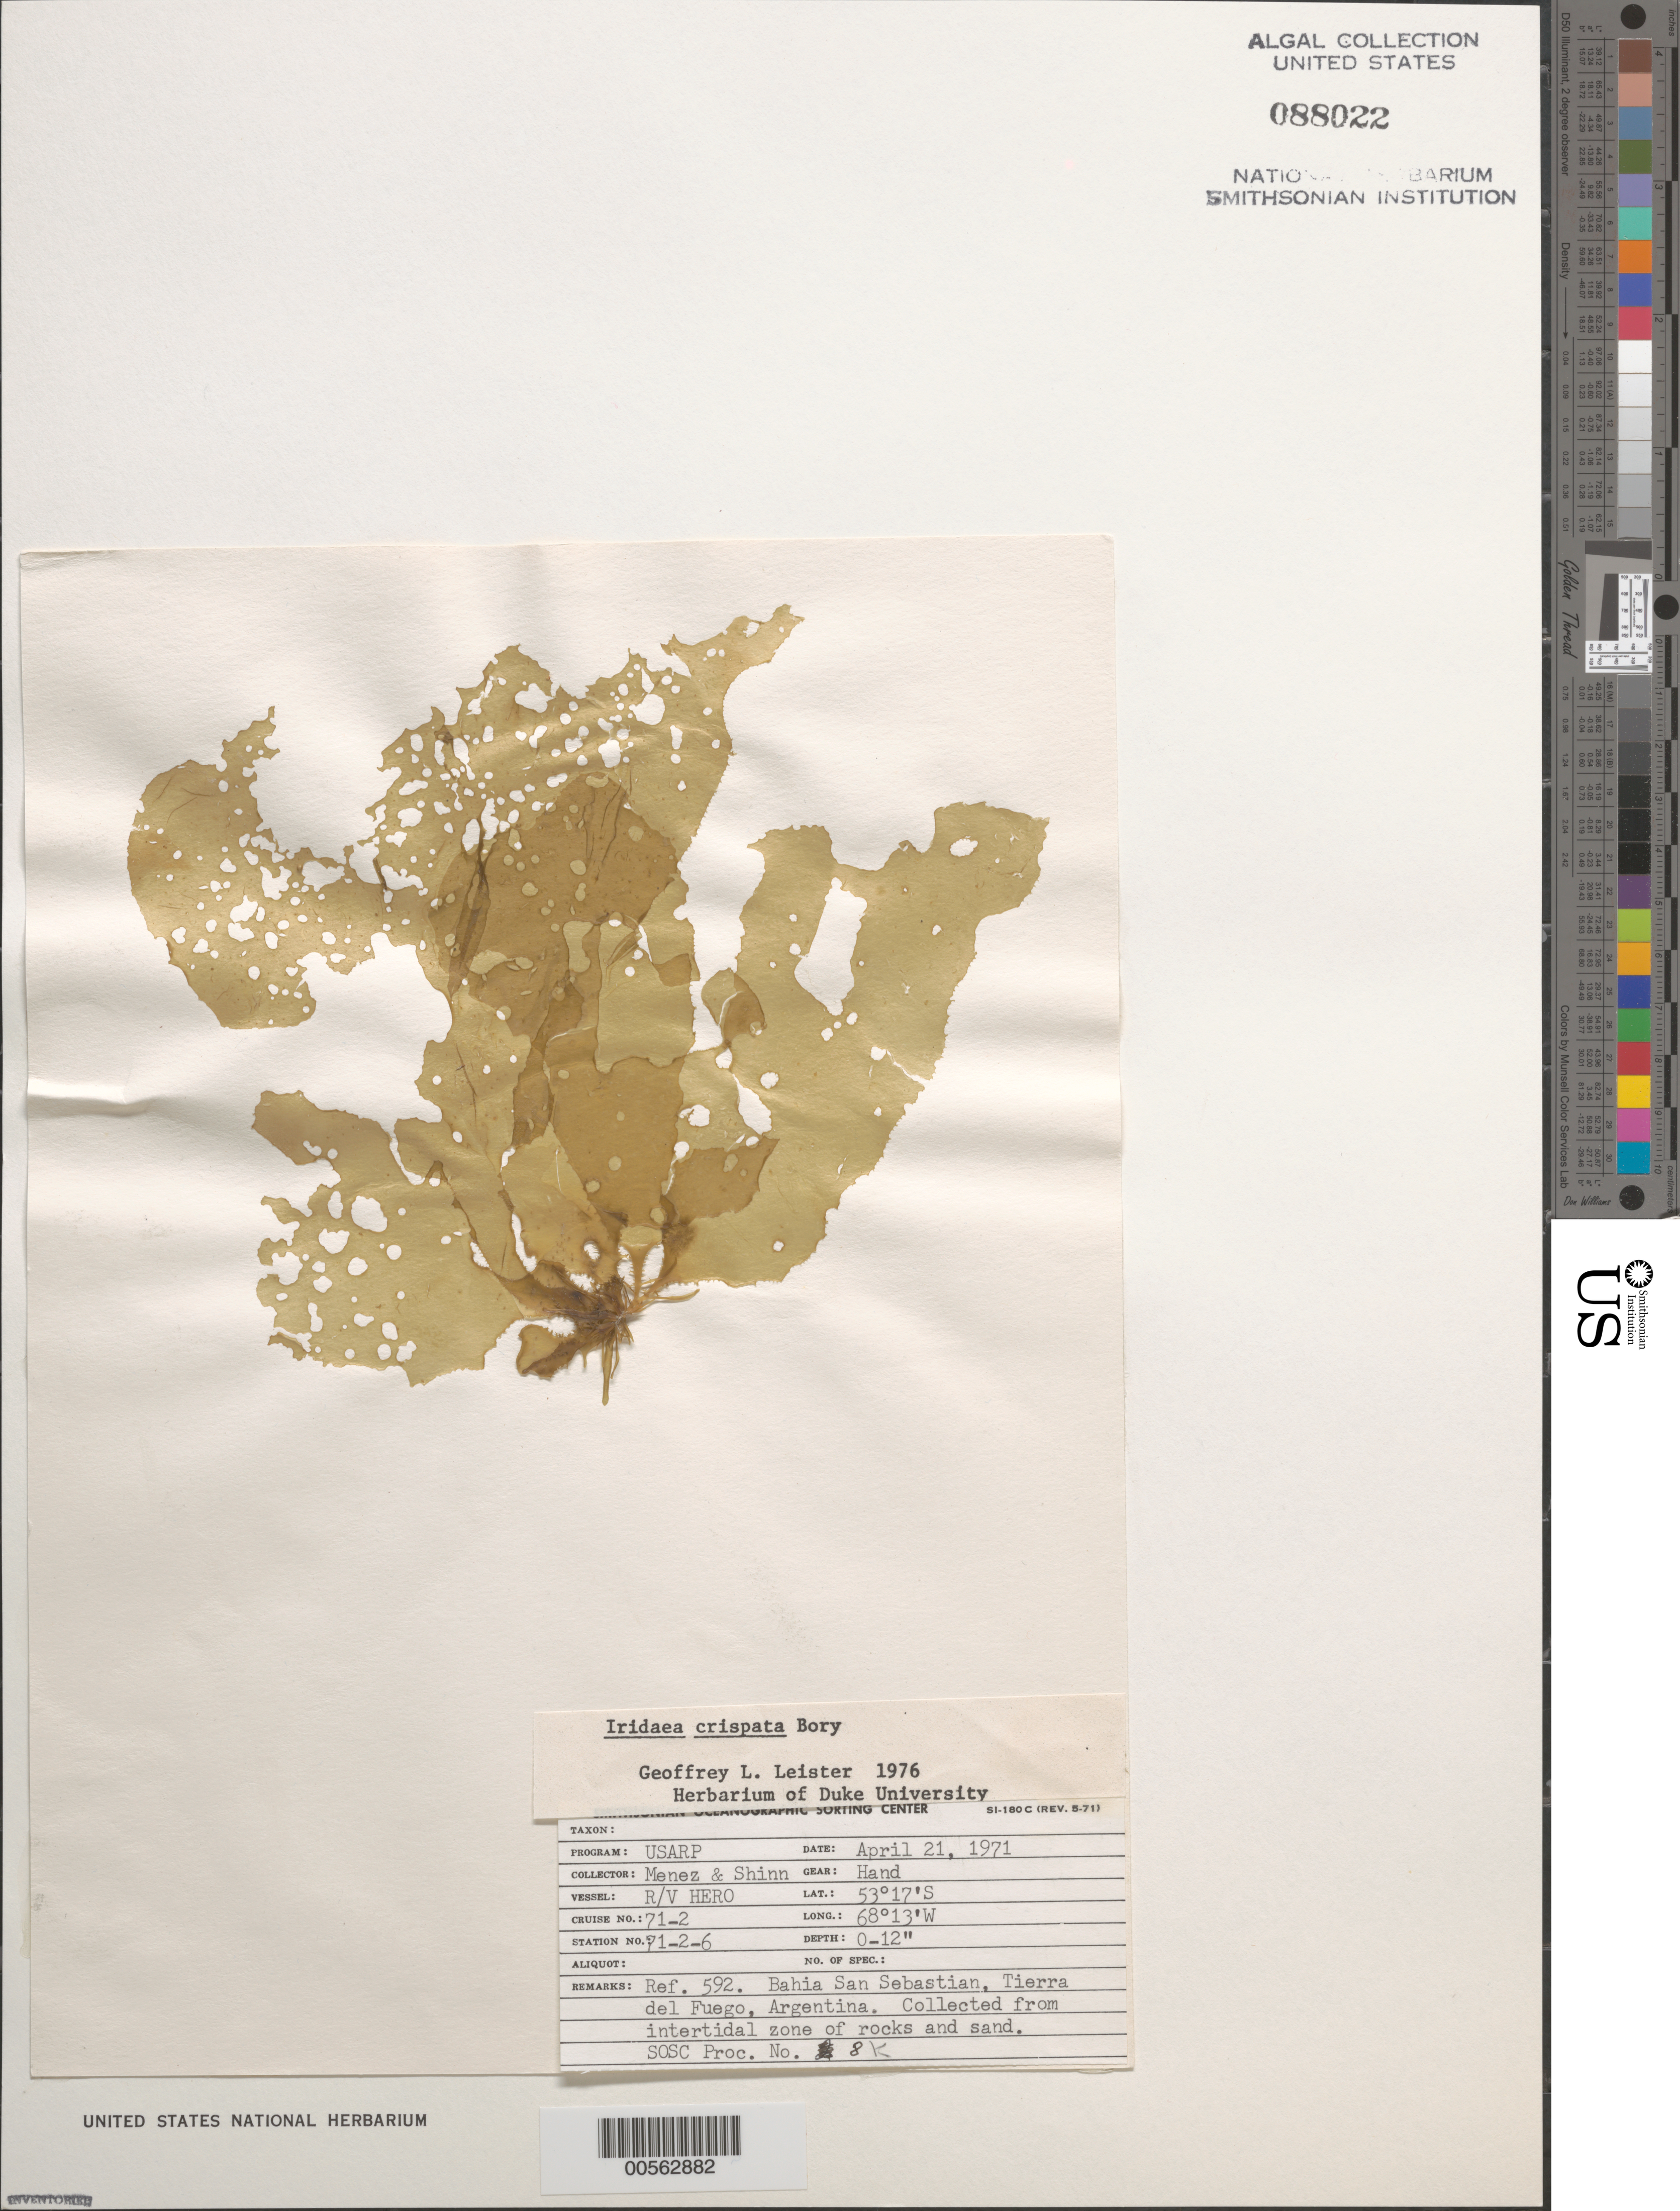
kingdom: Plantae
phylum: Rhodophyta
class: Florideophyceae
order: Gigartinales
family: Gigartinaceae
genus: Sarcothalia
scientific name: Sarcothalia crispata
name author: (Bory) Leister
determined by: Algae name updating Project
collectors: Meñez & -. Shinn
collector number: Station 71-2-6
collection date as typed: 21 Apr 1969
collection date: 1969-04-21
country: Argentina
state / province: Tierra del Fuego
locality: Bahia San Sebastian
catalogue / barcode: US 88022